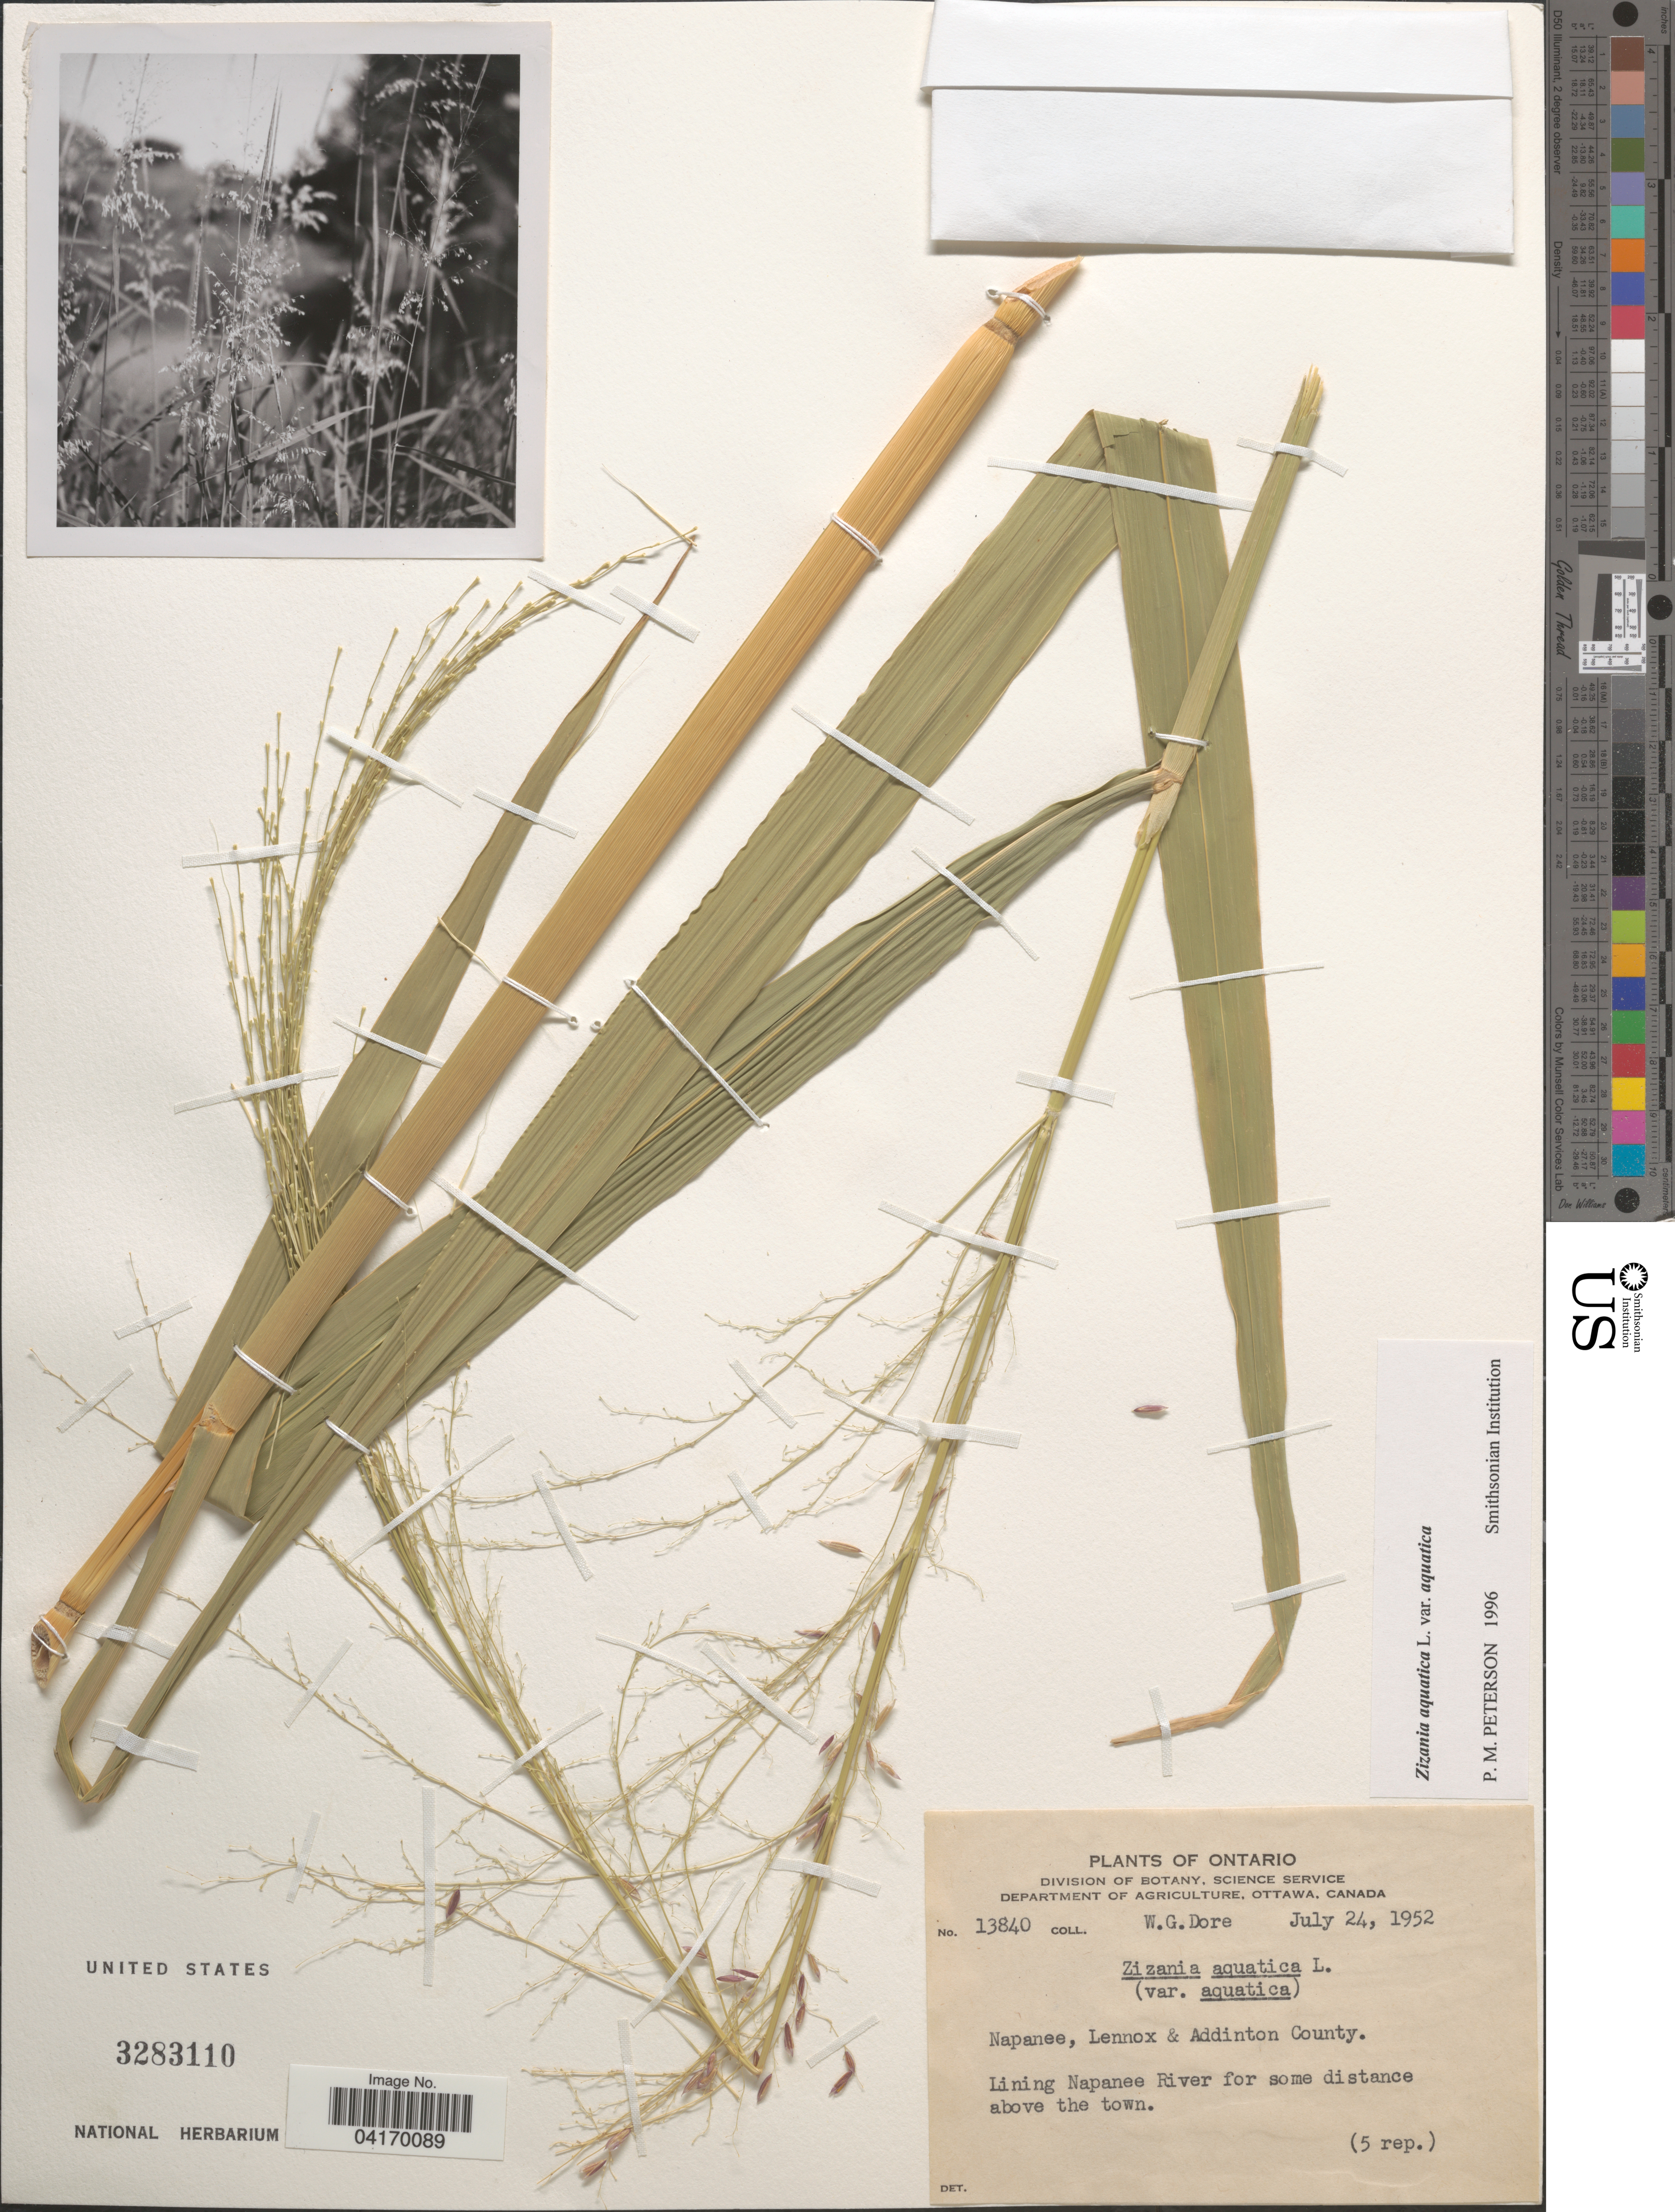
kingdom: Plantae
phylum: Tracheophyta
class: Liliopsida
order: Poales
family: Poaceae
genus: Zizania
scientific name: Zizania aquatica var. aquatica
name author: L.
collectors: W. Dore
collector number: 13840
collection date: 1952-07-24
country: Canada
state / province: Ontario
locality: Napanee, Lennox & Addinton County. Lining Napanee River for some distance above the town.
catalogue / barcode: US 3283110